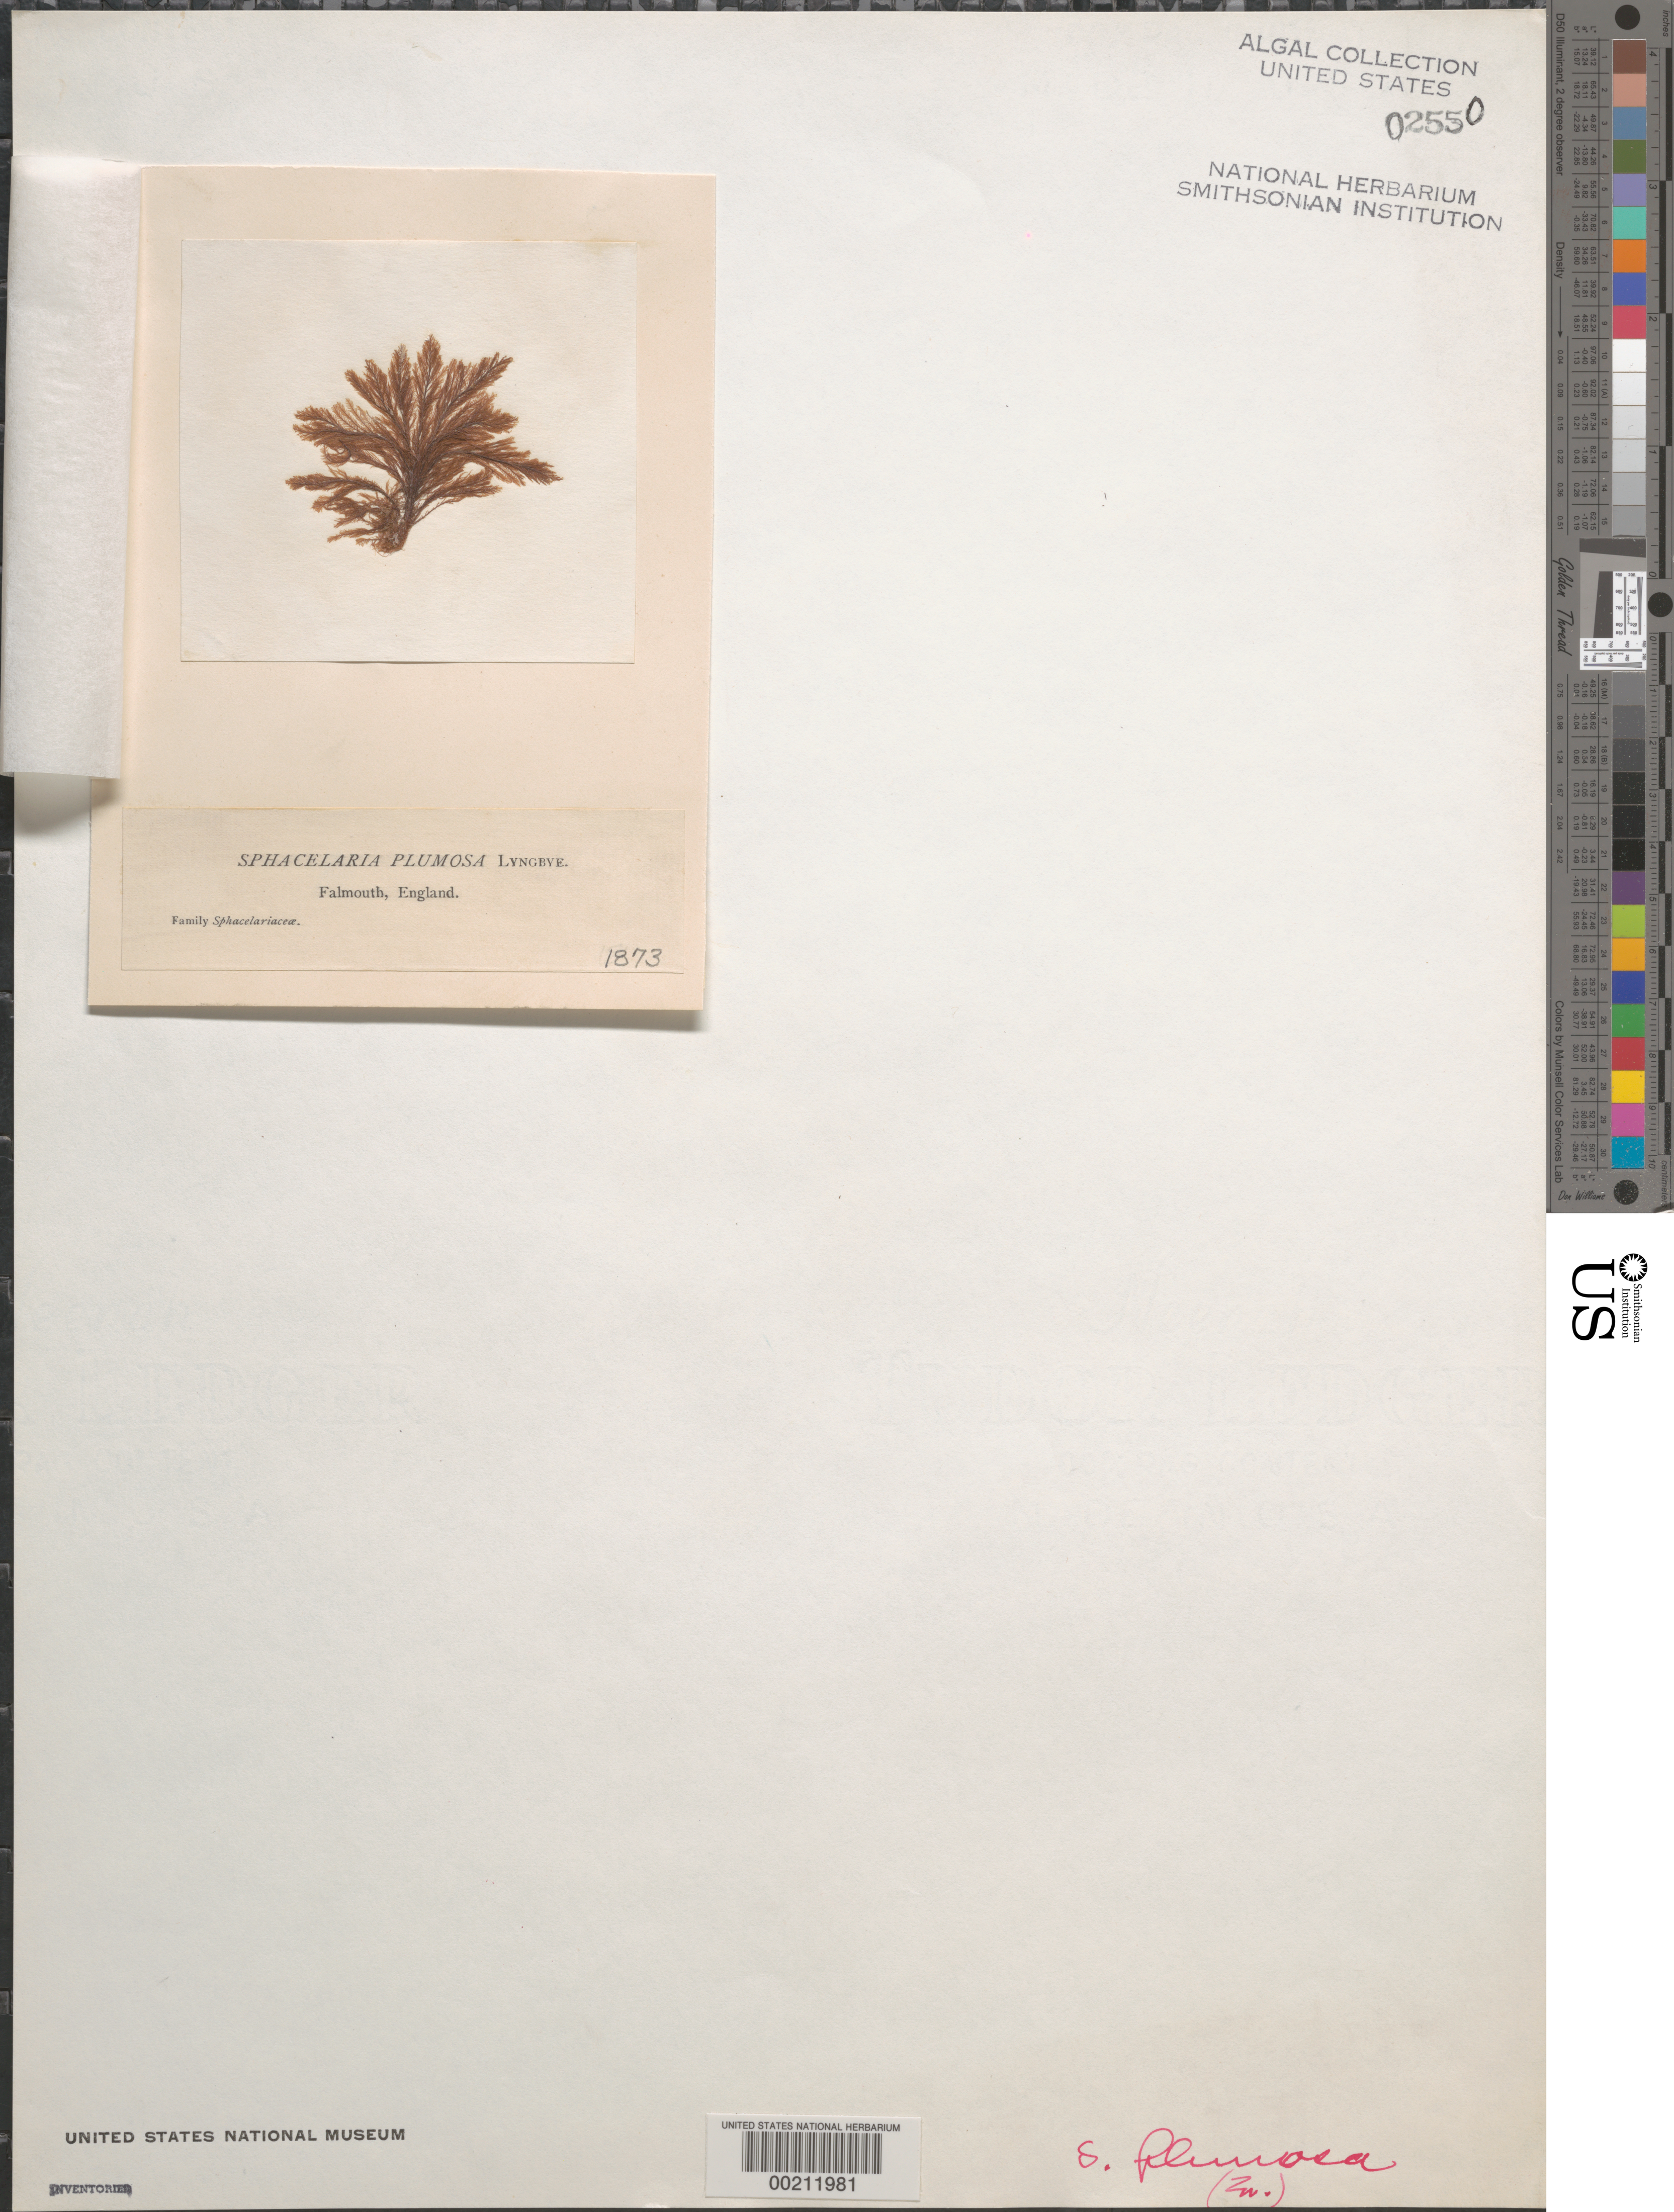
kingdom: Chromista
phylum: Ochrophyta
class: Phaeophyceae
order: Sphacelariales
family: Sphacelariaceae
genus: Chaetopteris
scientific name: Chaetopteris plumosa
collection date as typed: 1873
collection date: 1873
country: United Kingdom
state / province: England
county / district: Cornwall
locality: Falmouth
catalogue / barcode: US 2550